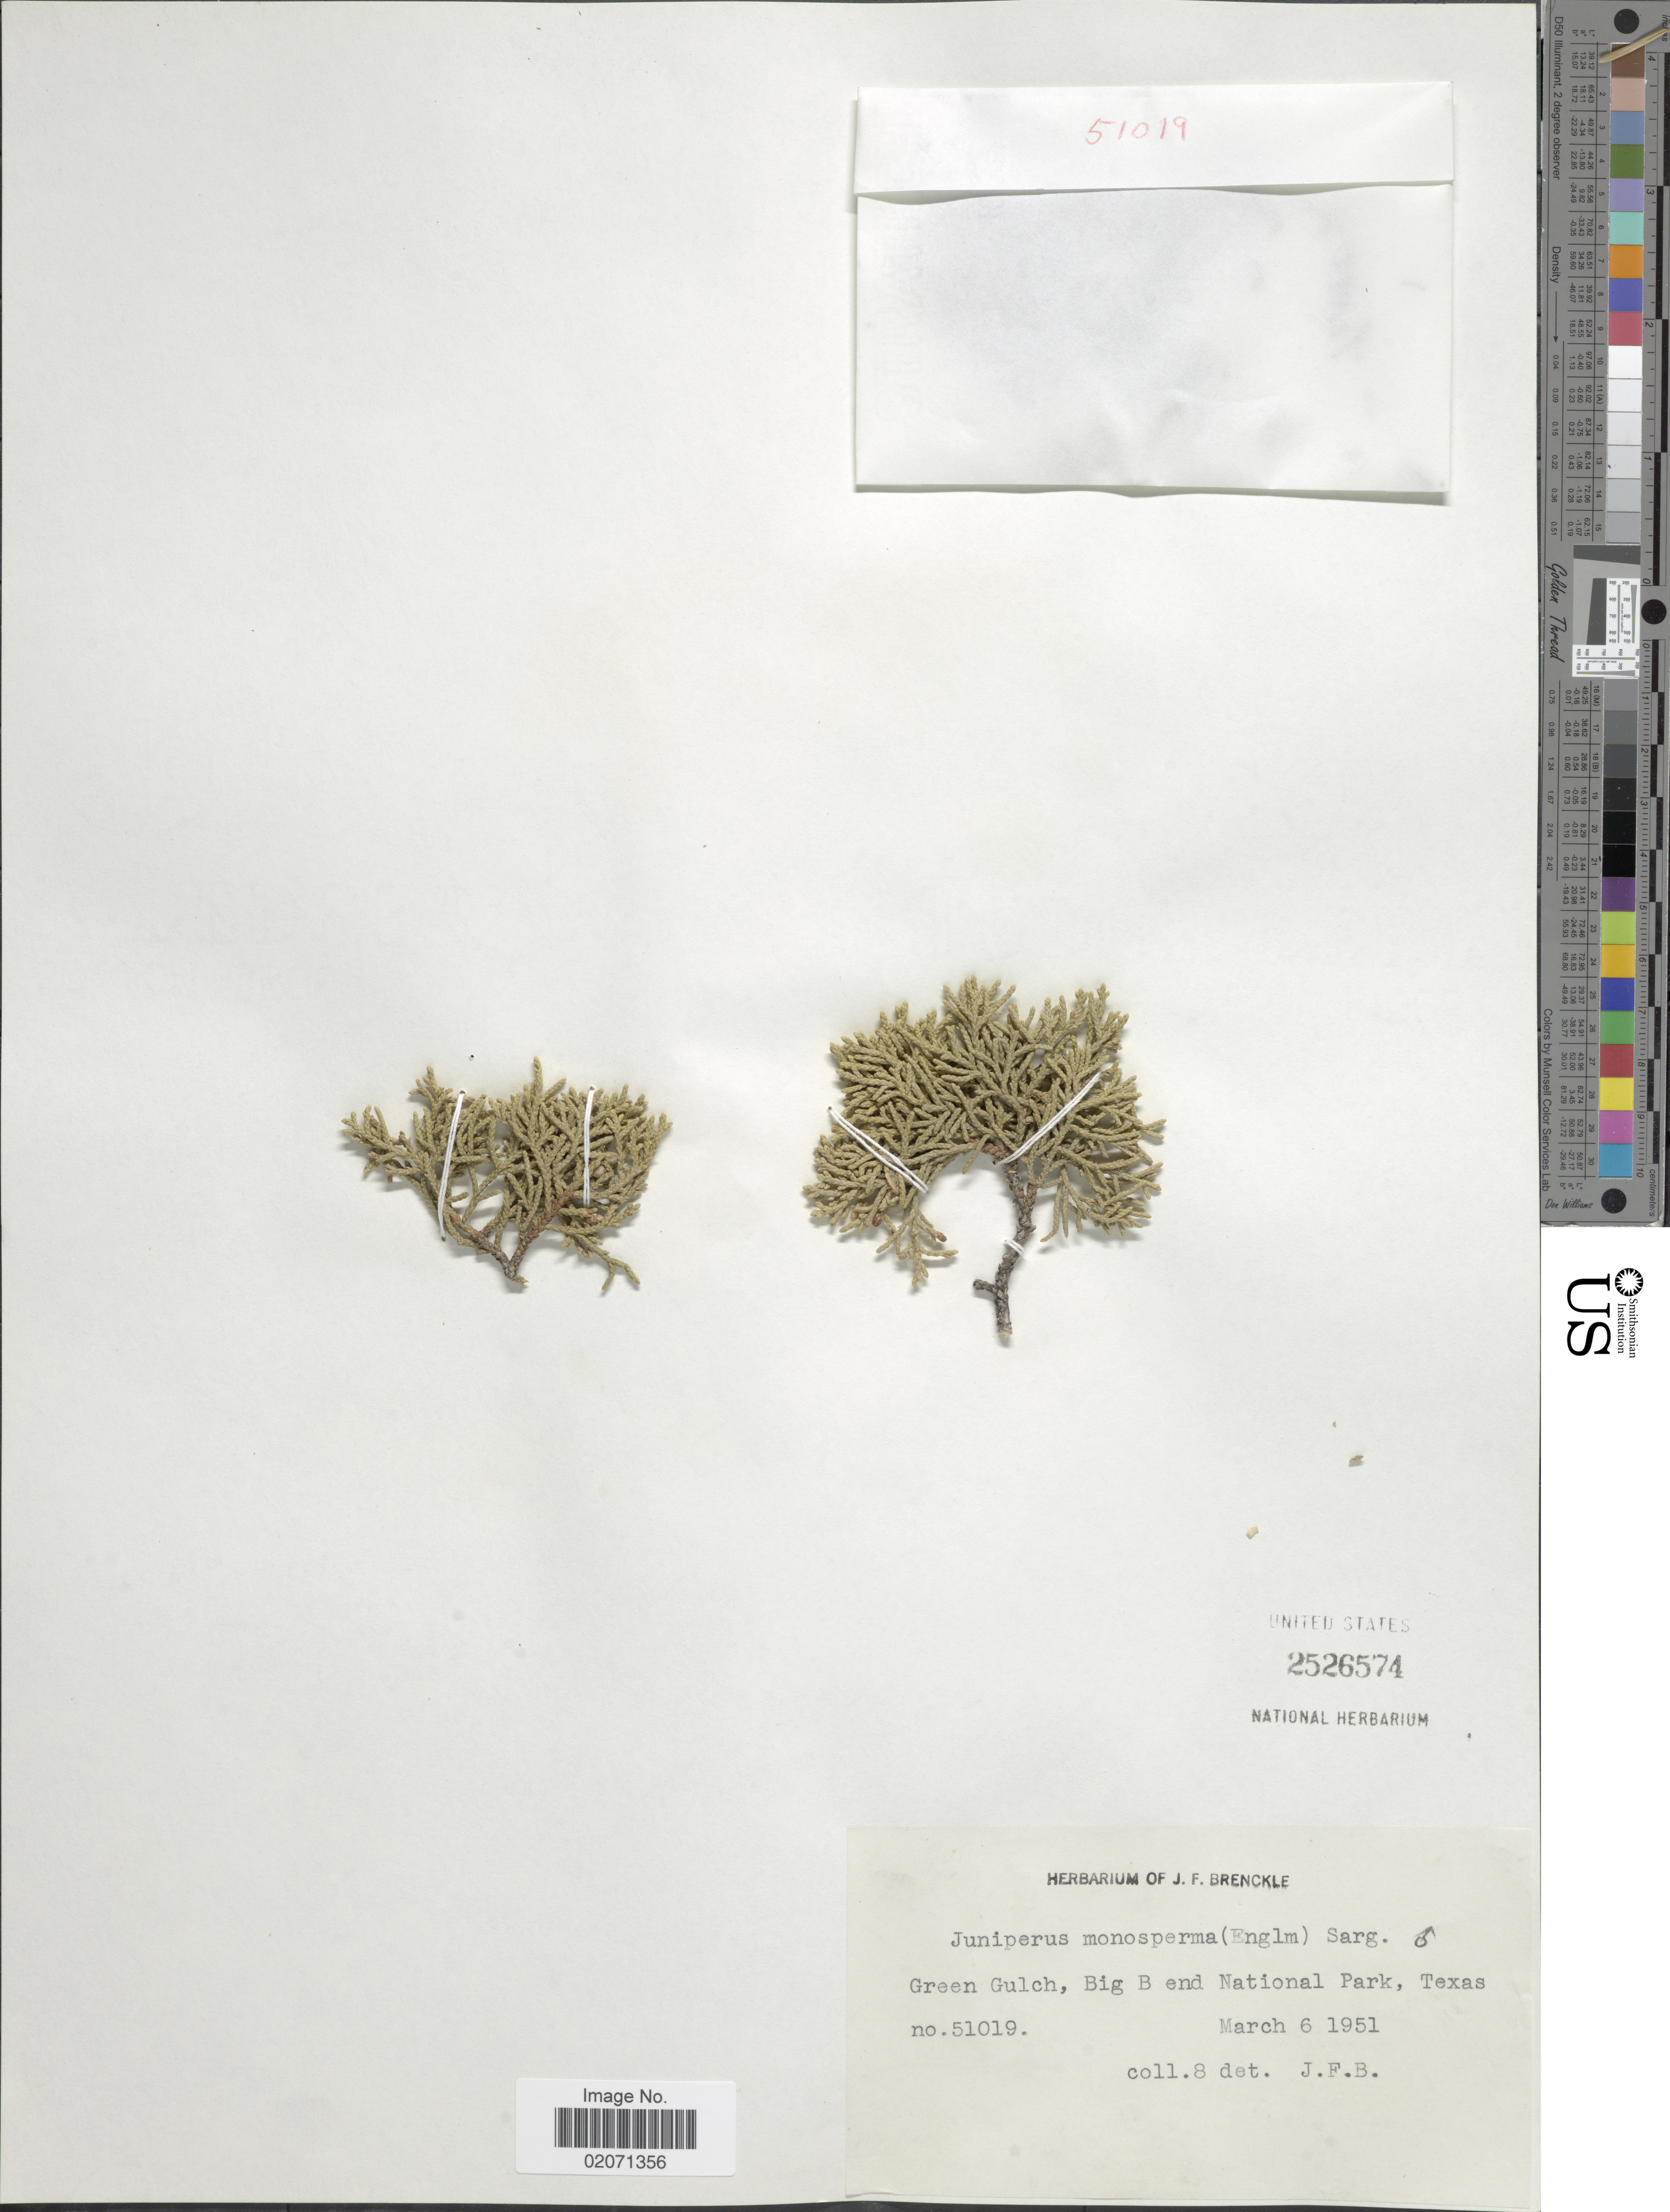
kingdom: Plantae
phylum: Tracheophyta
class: Pinopsida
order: Pinales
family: Cupressaceae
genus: Juniperus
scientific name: Juniperus monosperma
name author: (Engelm.) Sarg.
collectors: J. Brenckle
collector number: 51019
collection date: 1951-03-06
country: United States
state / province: Texas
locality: Green Gulch, Big B end National Park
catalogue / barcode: US 2526574